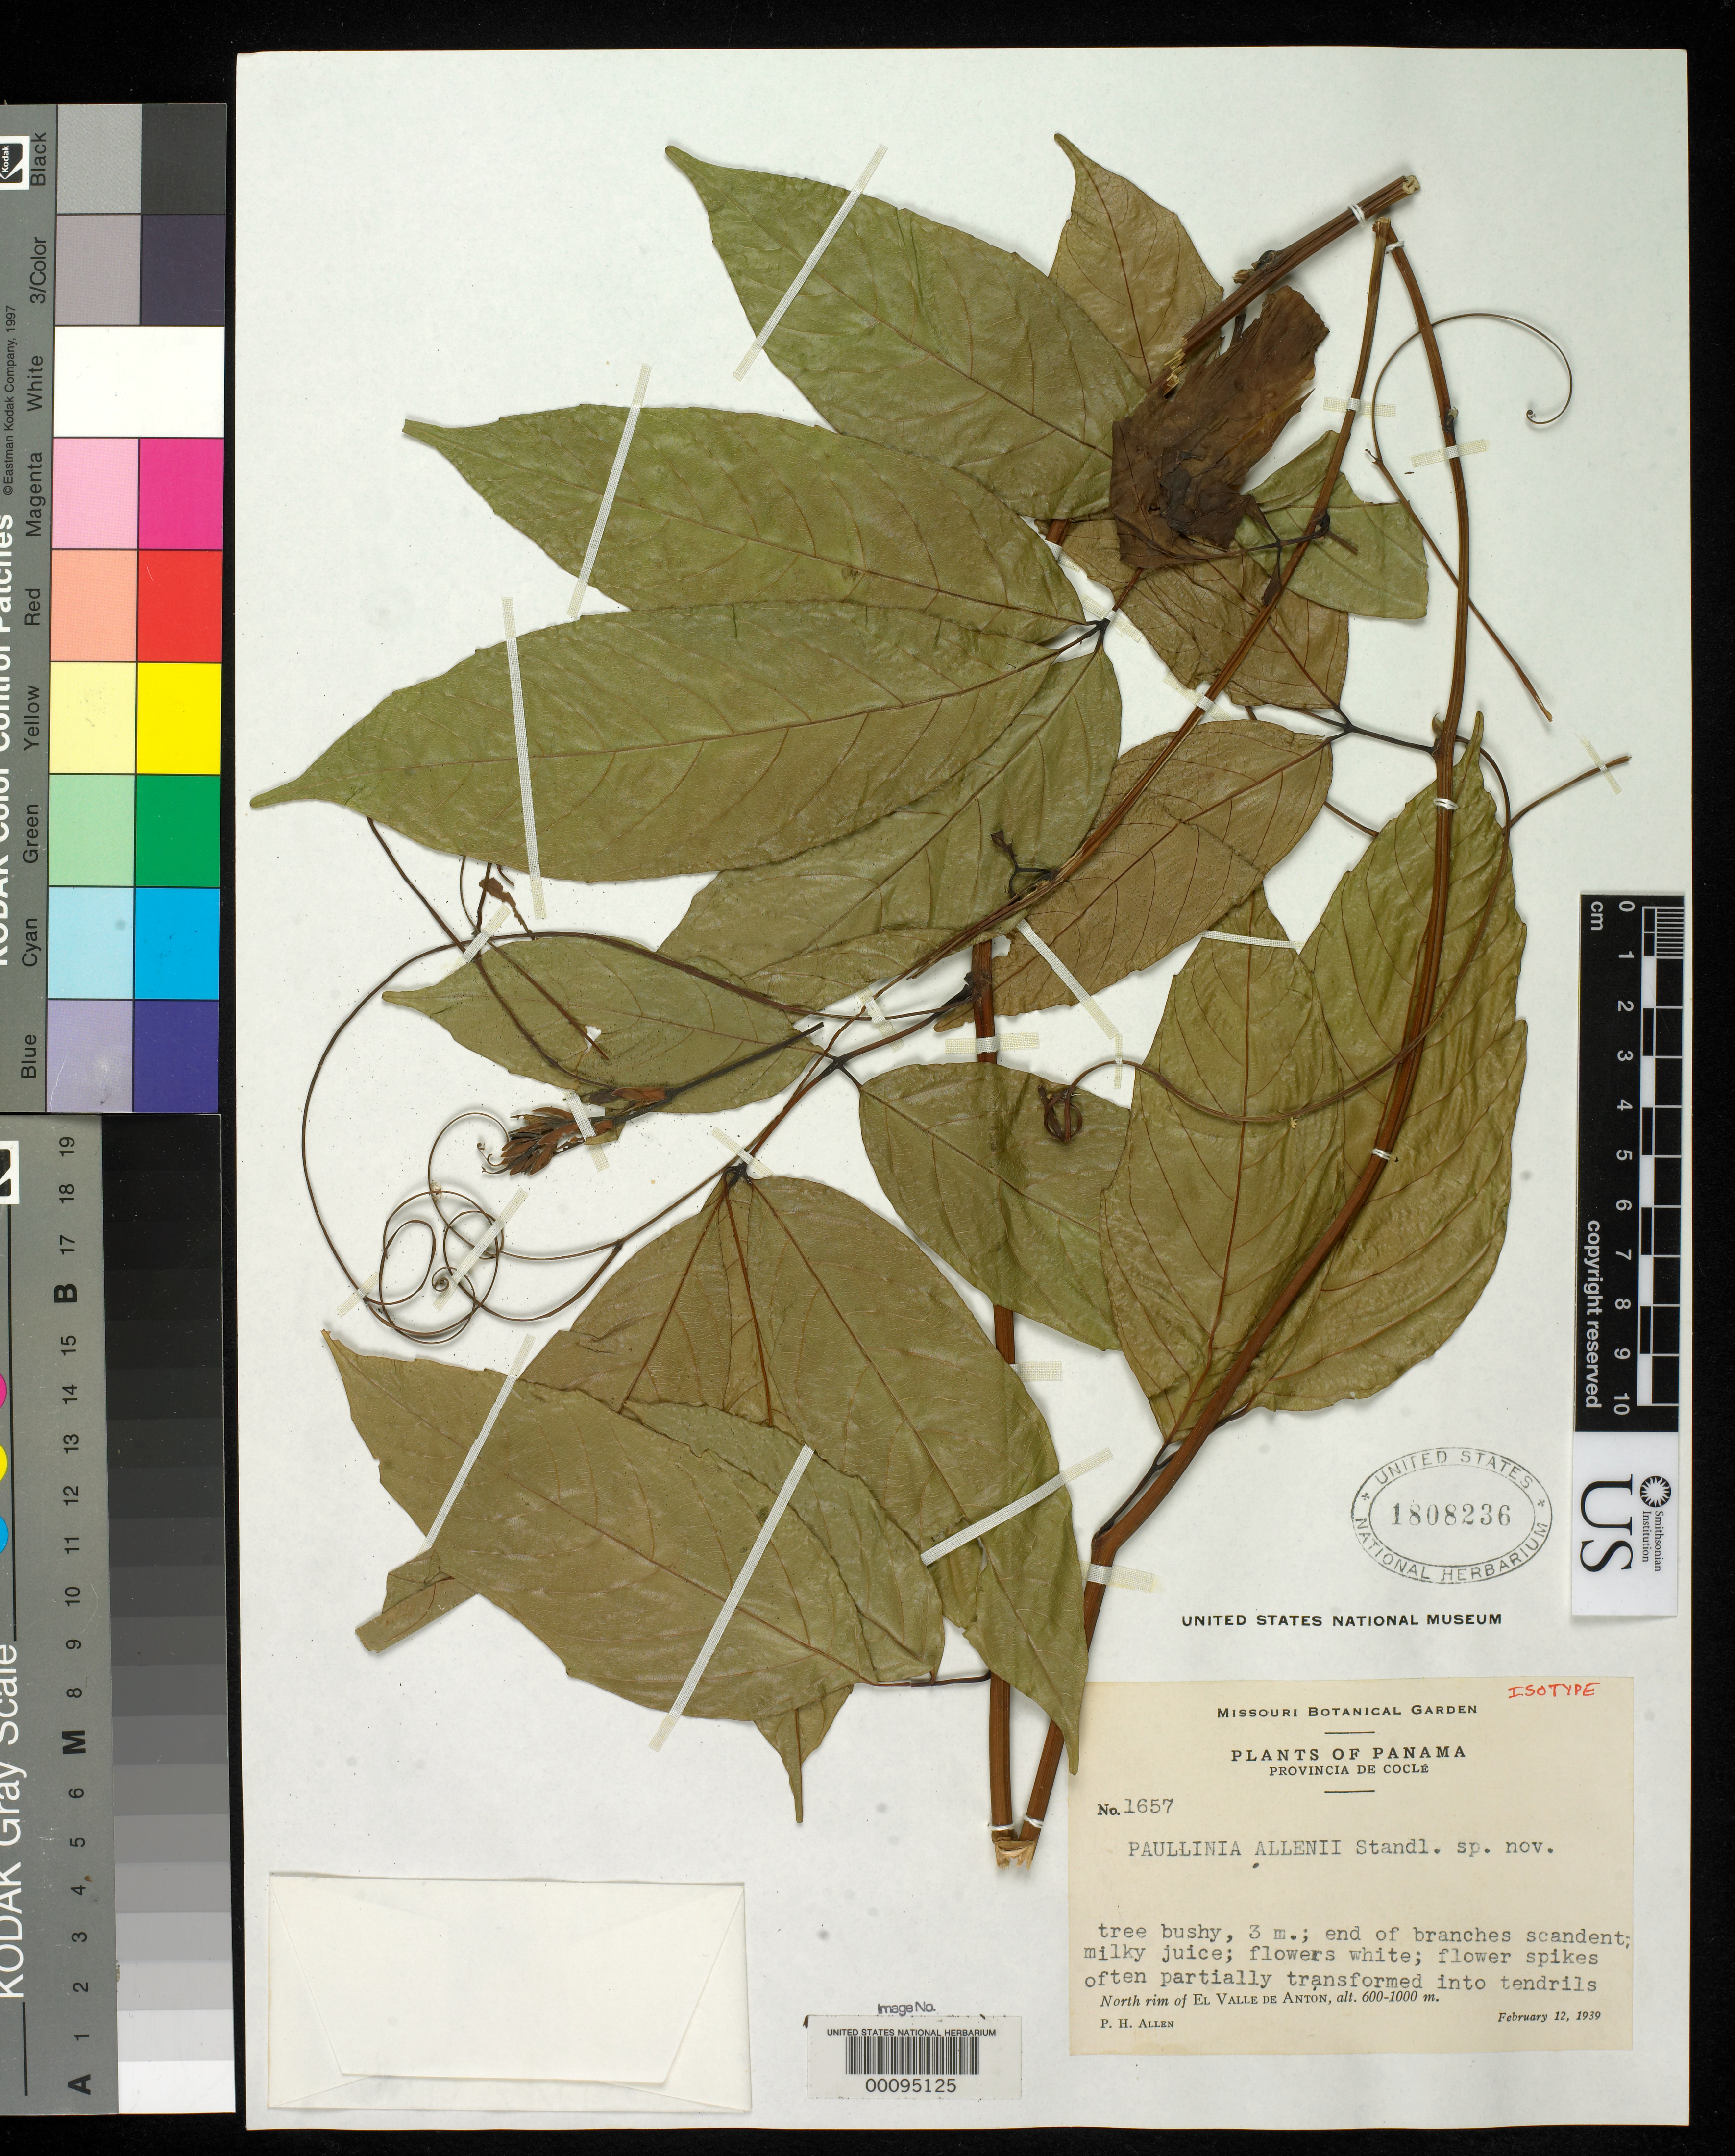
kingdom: Plantae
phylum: Tracheophyta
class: Magnoliopsida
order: Sapindales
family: Sapindaceae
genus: Paullinia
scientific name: Paullinia allenii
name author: Standl. in Woodson & Schery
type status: Isotype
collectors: P. H. Allen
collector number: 1657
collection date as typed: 12 Feb 1939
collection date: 1939-02-12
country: Panama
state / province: Coclé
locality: N rim of el Valle De Anton.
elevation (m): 600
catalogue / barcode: US 1808236